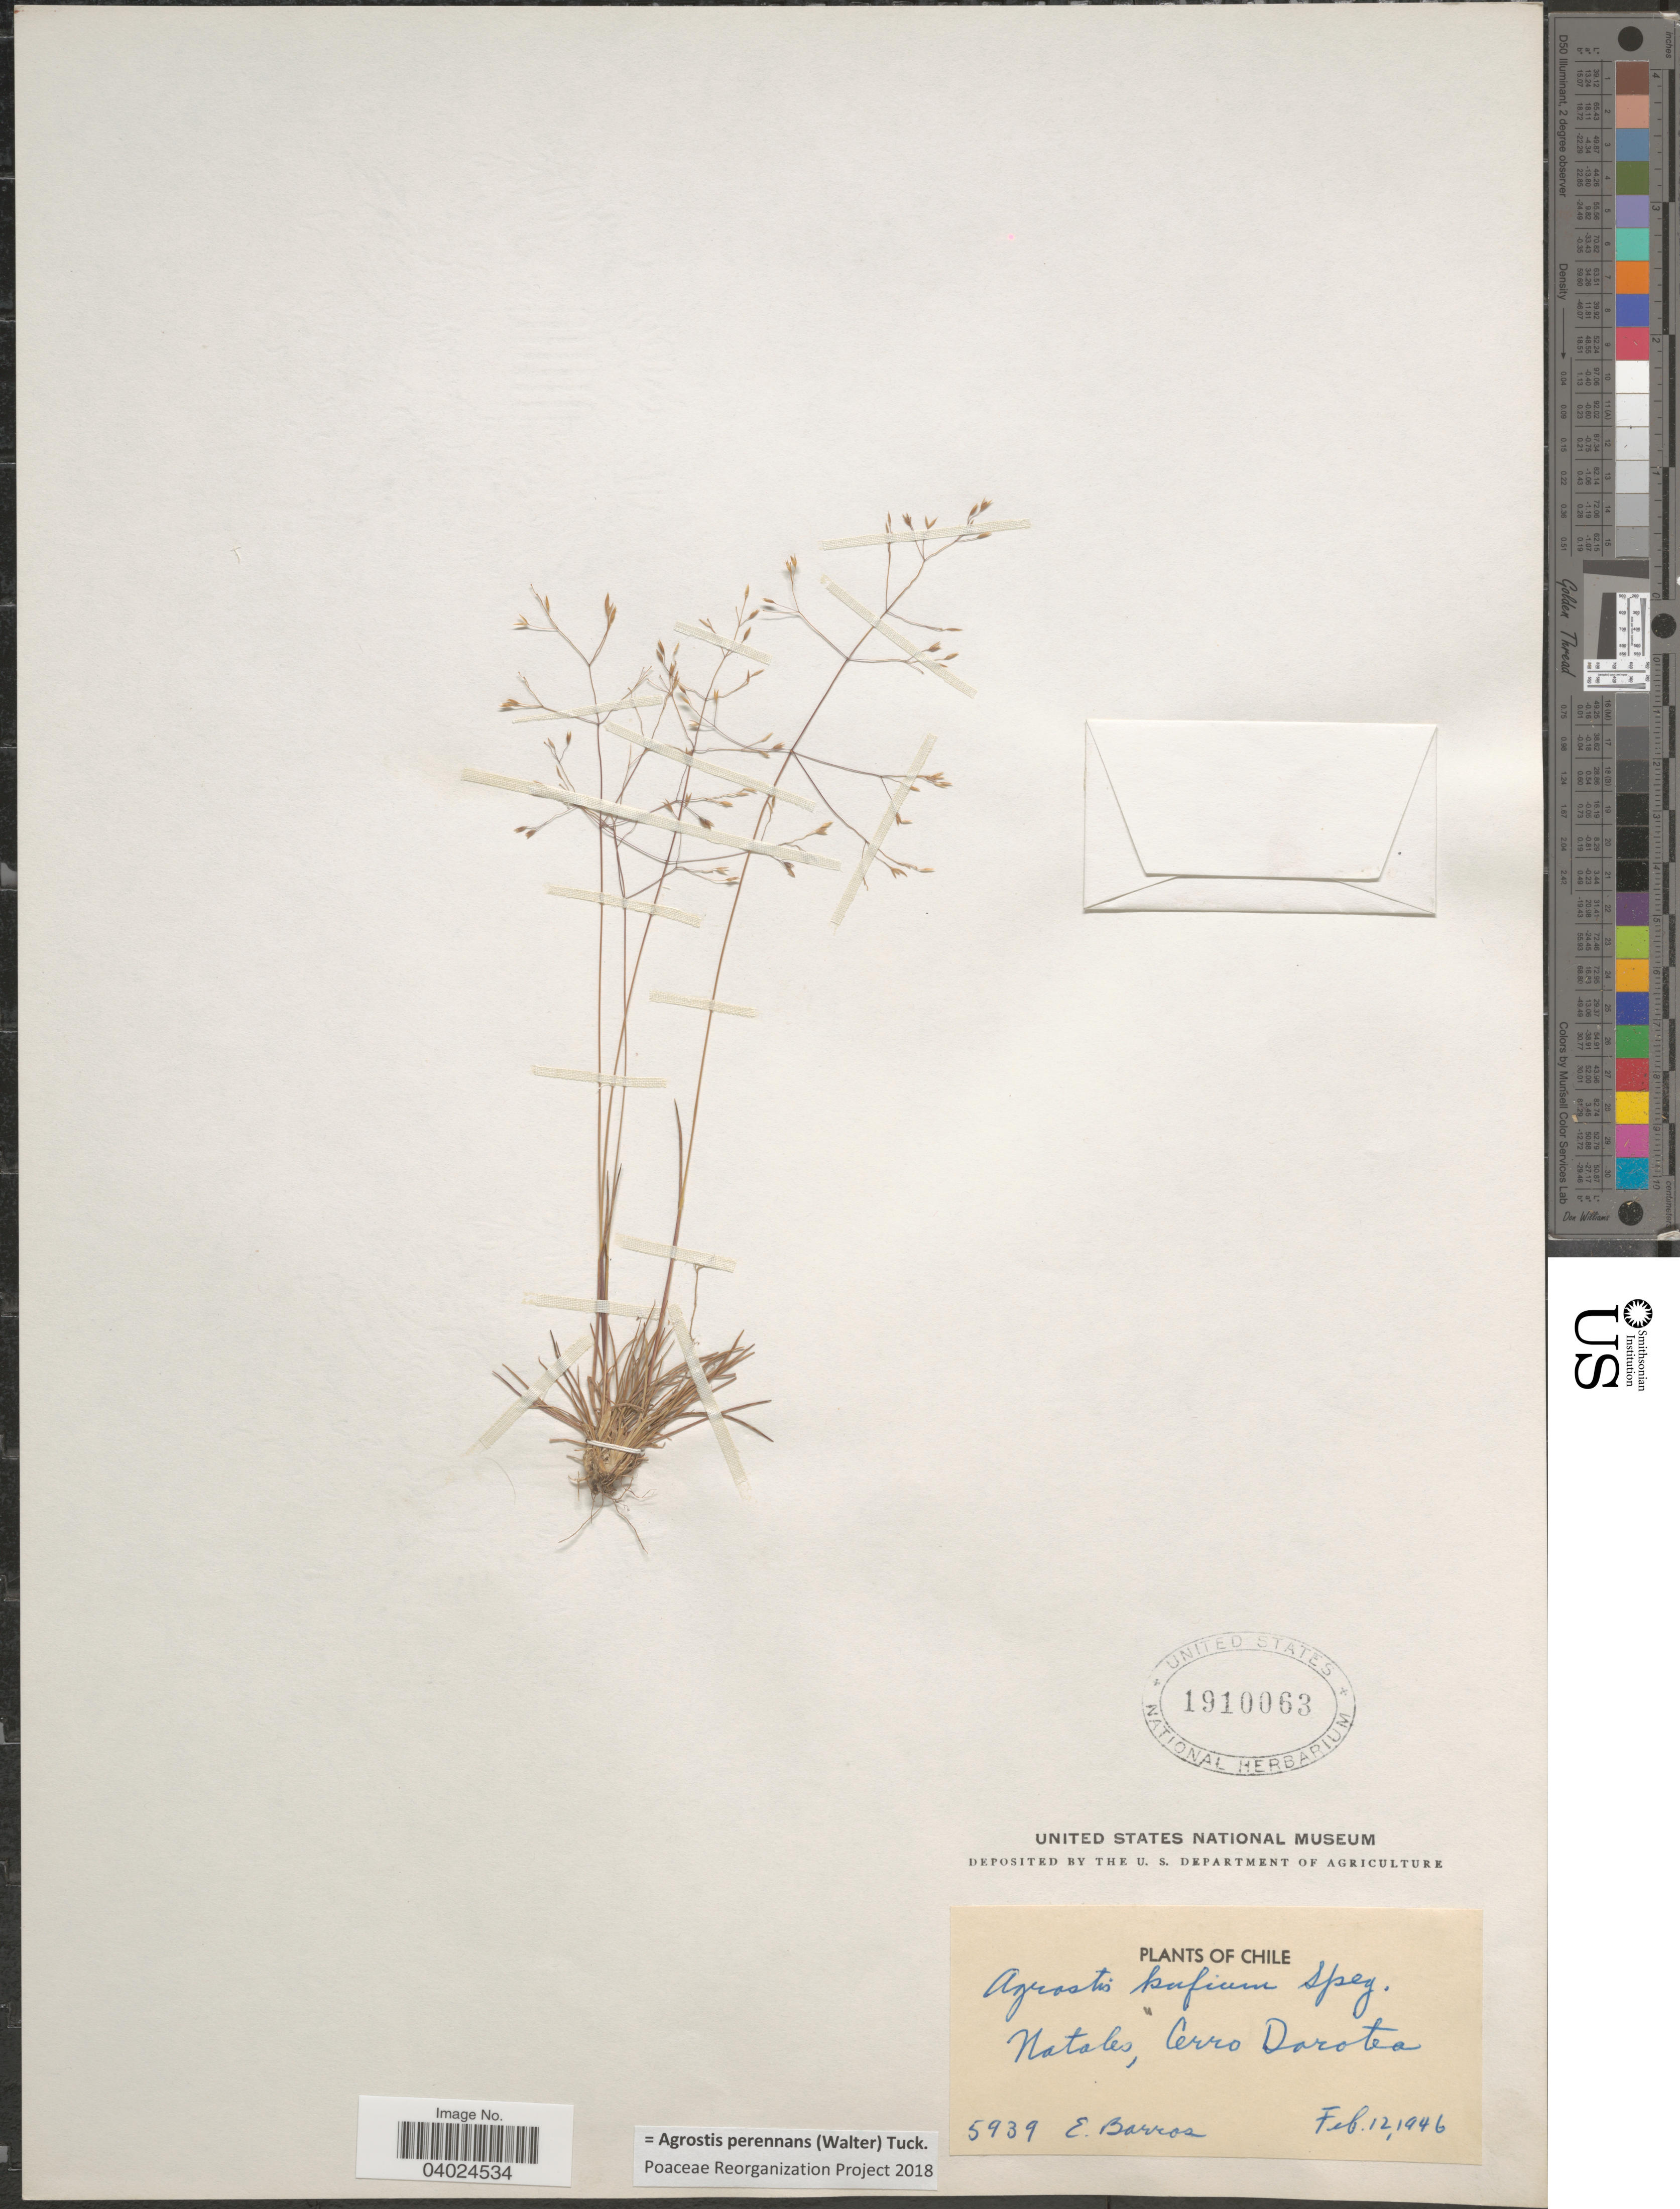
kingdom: Plantae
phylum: Tracheophyta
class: Liliopsida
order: Poales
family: Poaceae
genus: Agrostis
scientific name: Agrostis perennans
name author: (Walter) Tuck.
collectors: E. Barros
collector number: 5939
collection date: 1946-02-12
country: Chile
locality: Natales. Cerro Dorotea.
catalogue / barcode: US 1910063